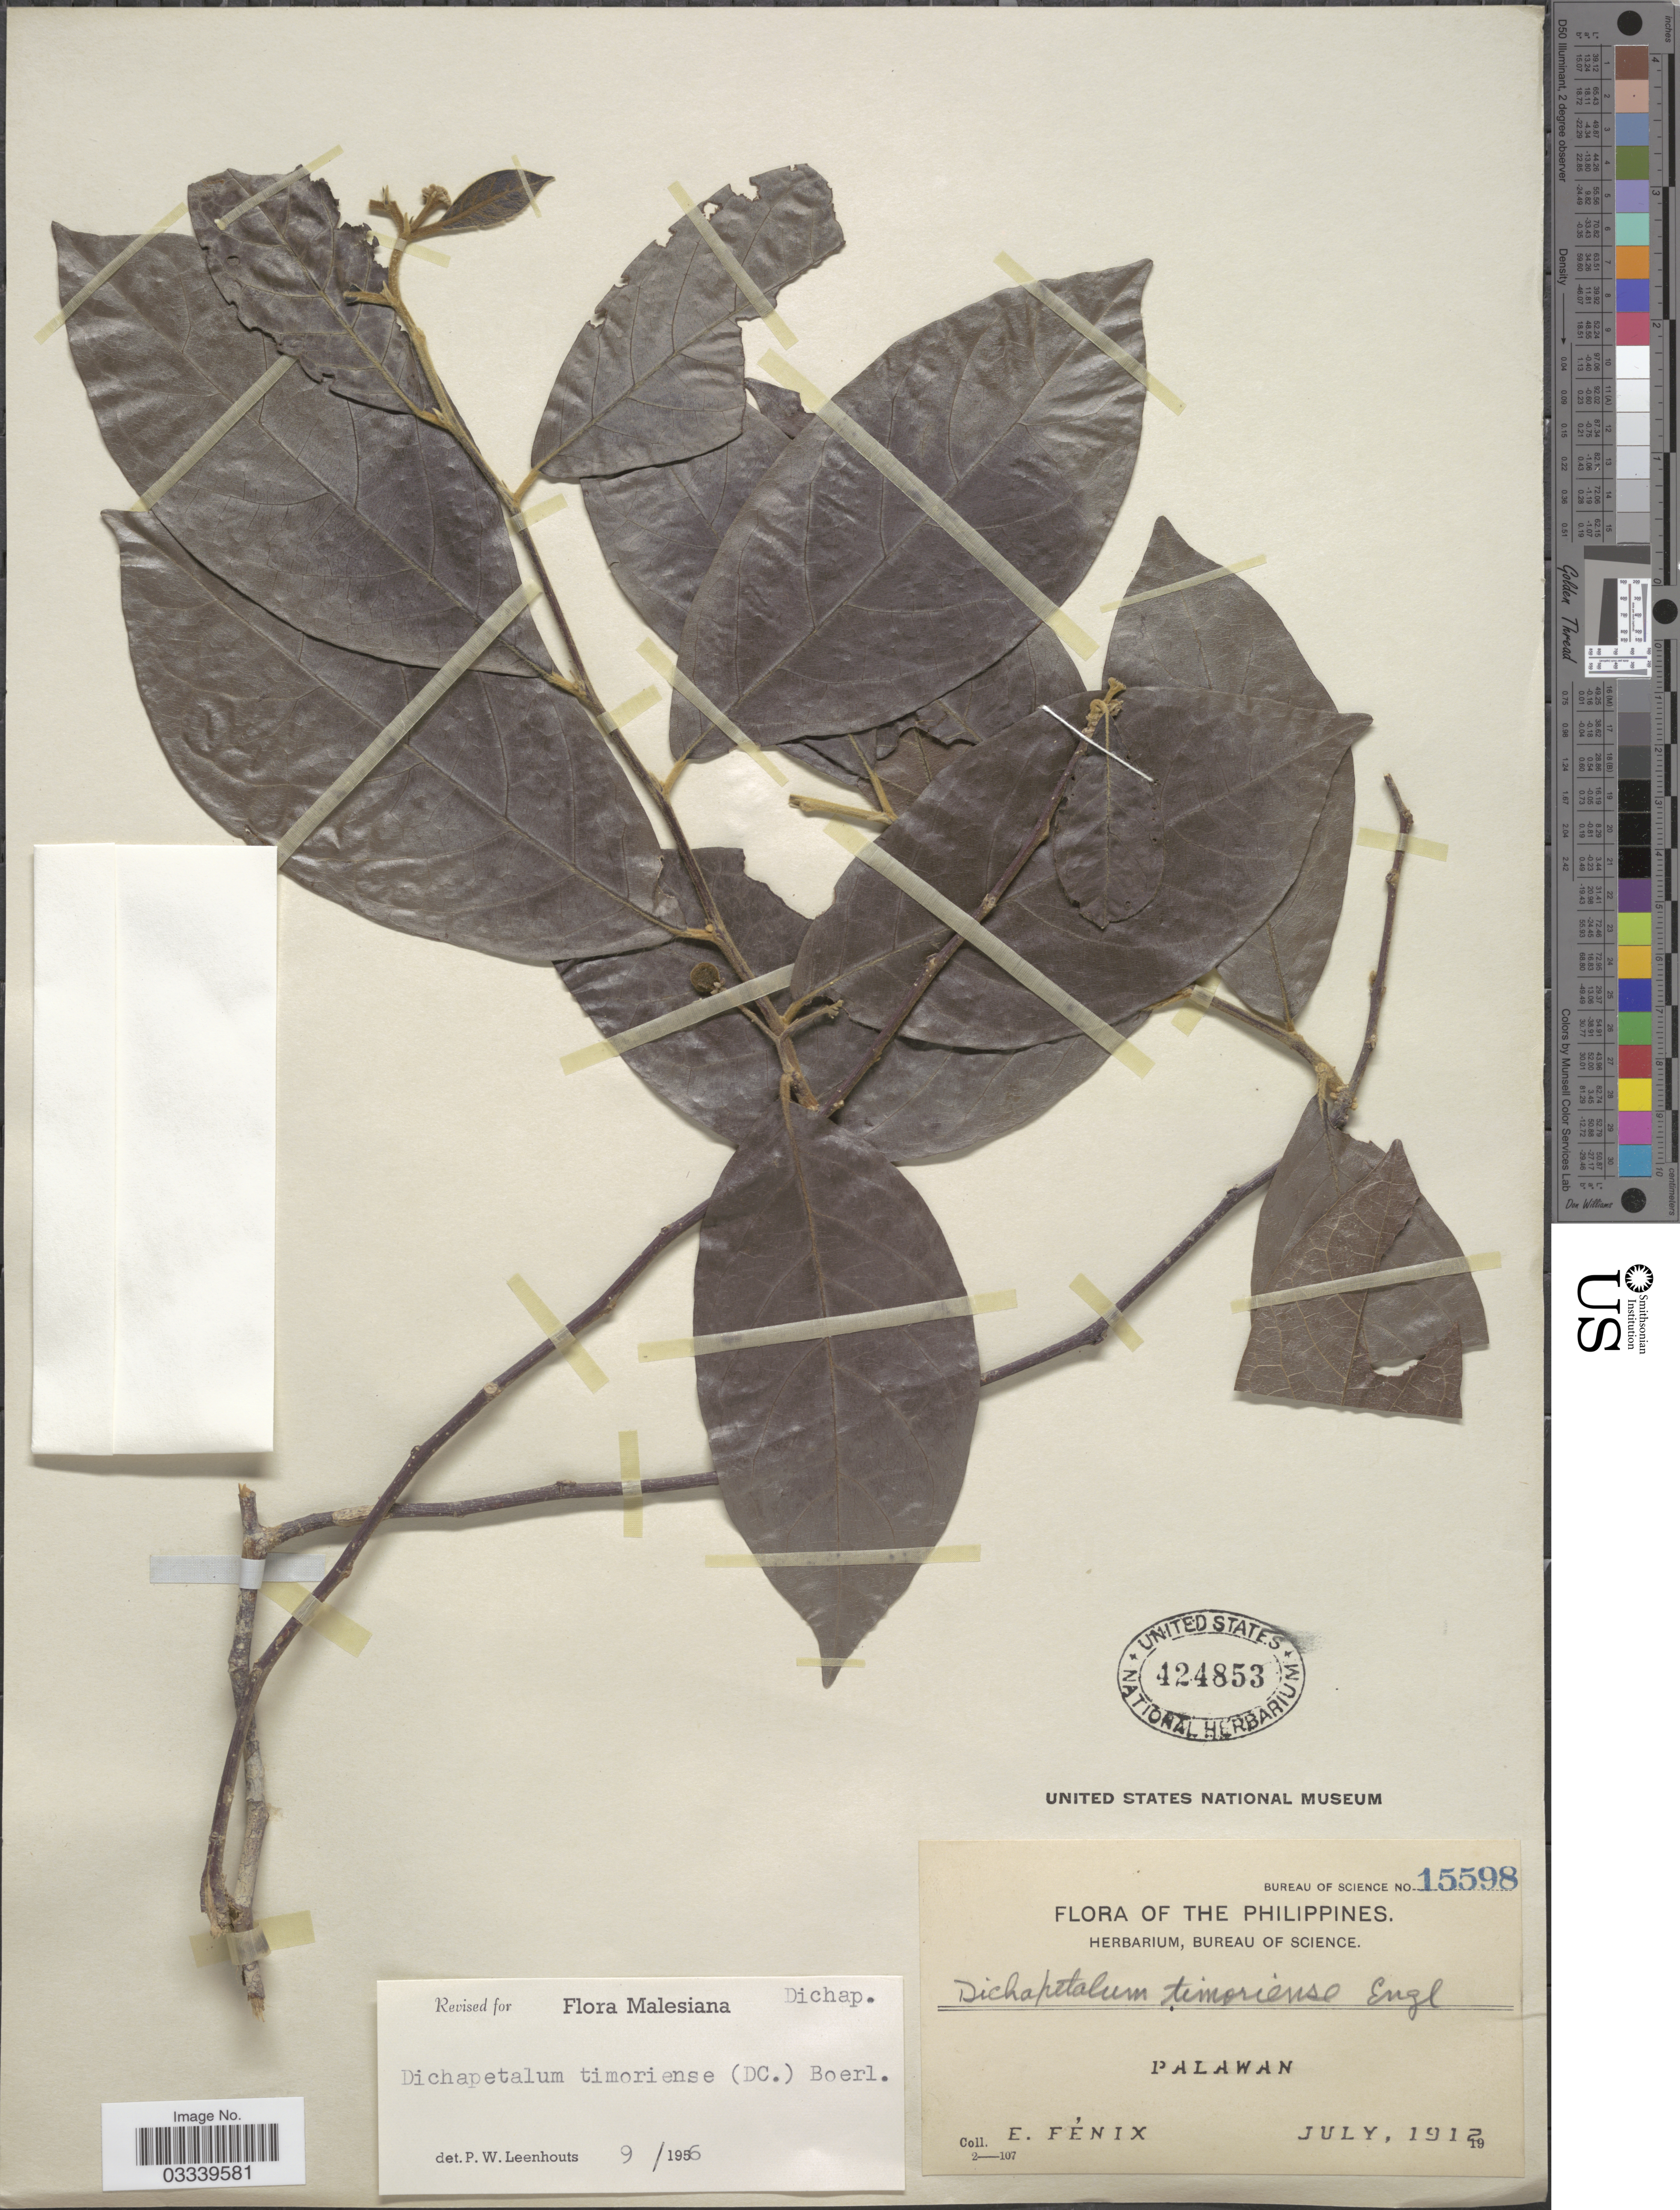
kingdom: Plantae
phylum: Tracheophyta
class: Magnoliopsida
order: Malpighiales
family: Dichapetalaceae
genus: Dichapetalum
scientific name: Dichapetalum timoriense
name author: (DC.) Boerl.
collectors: E. Fénix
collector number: Bureau of Science 15598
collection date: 1912-07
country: Philippines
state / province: Mimaropa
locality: Palawan.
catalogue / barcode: US 424853